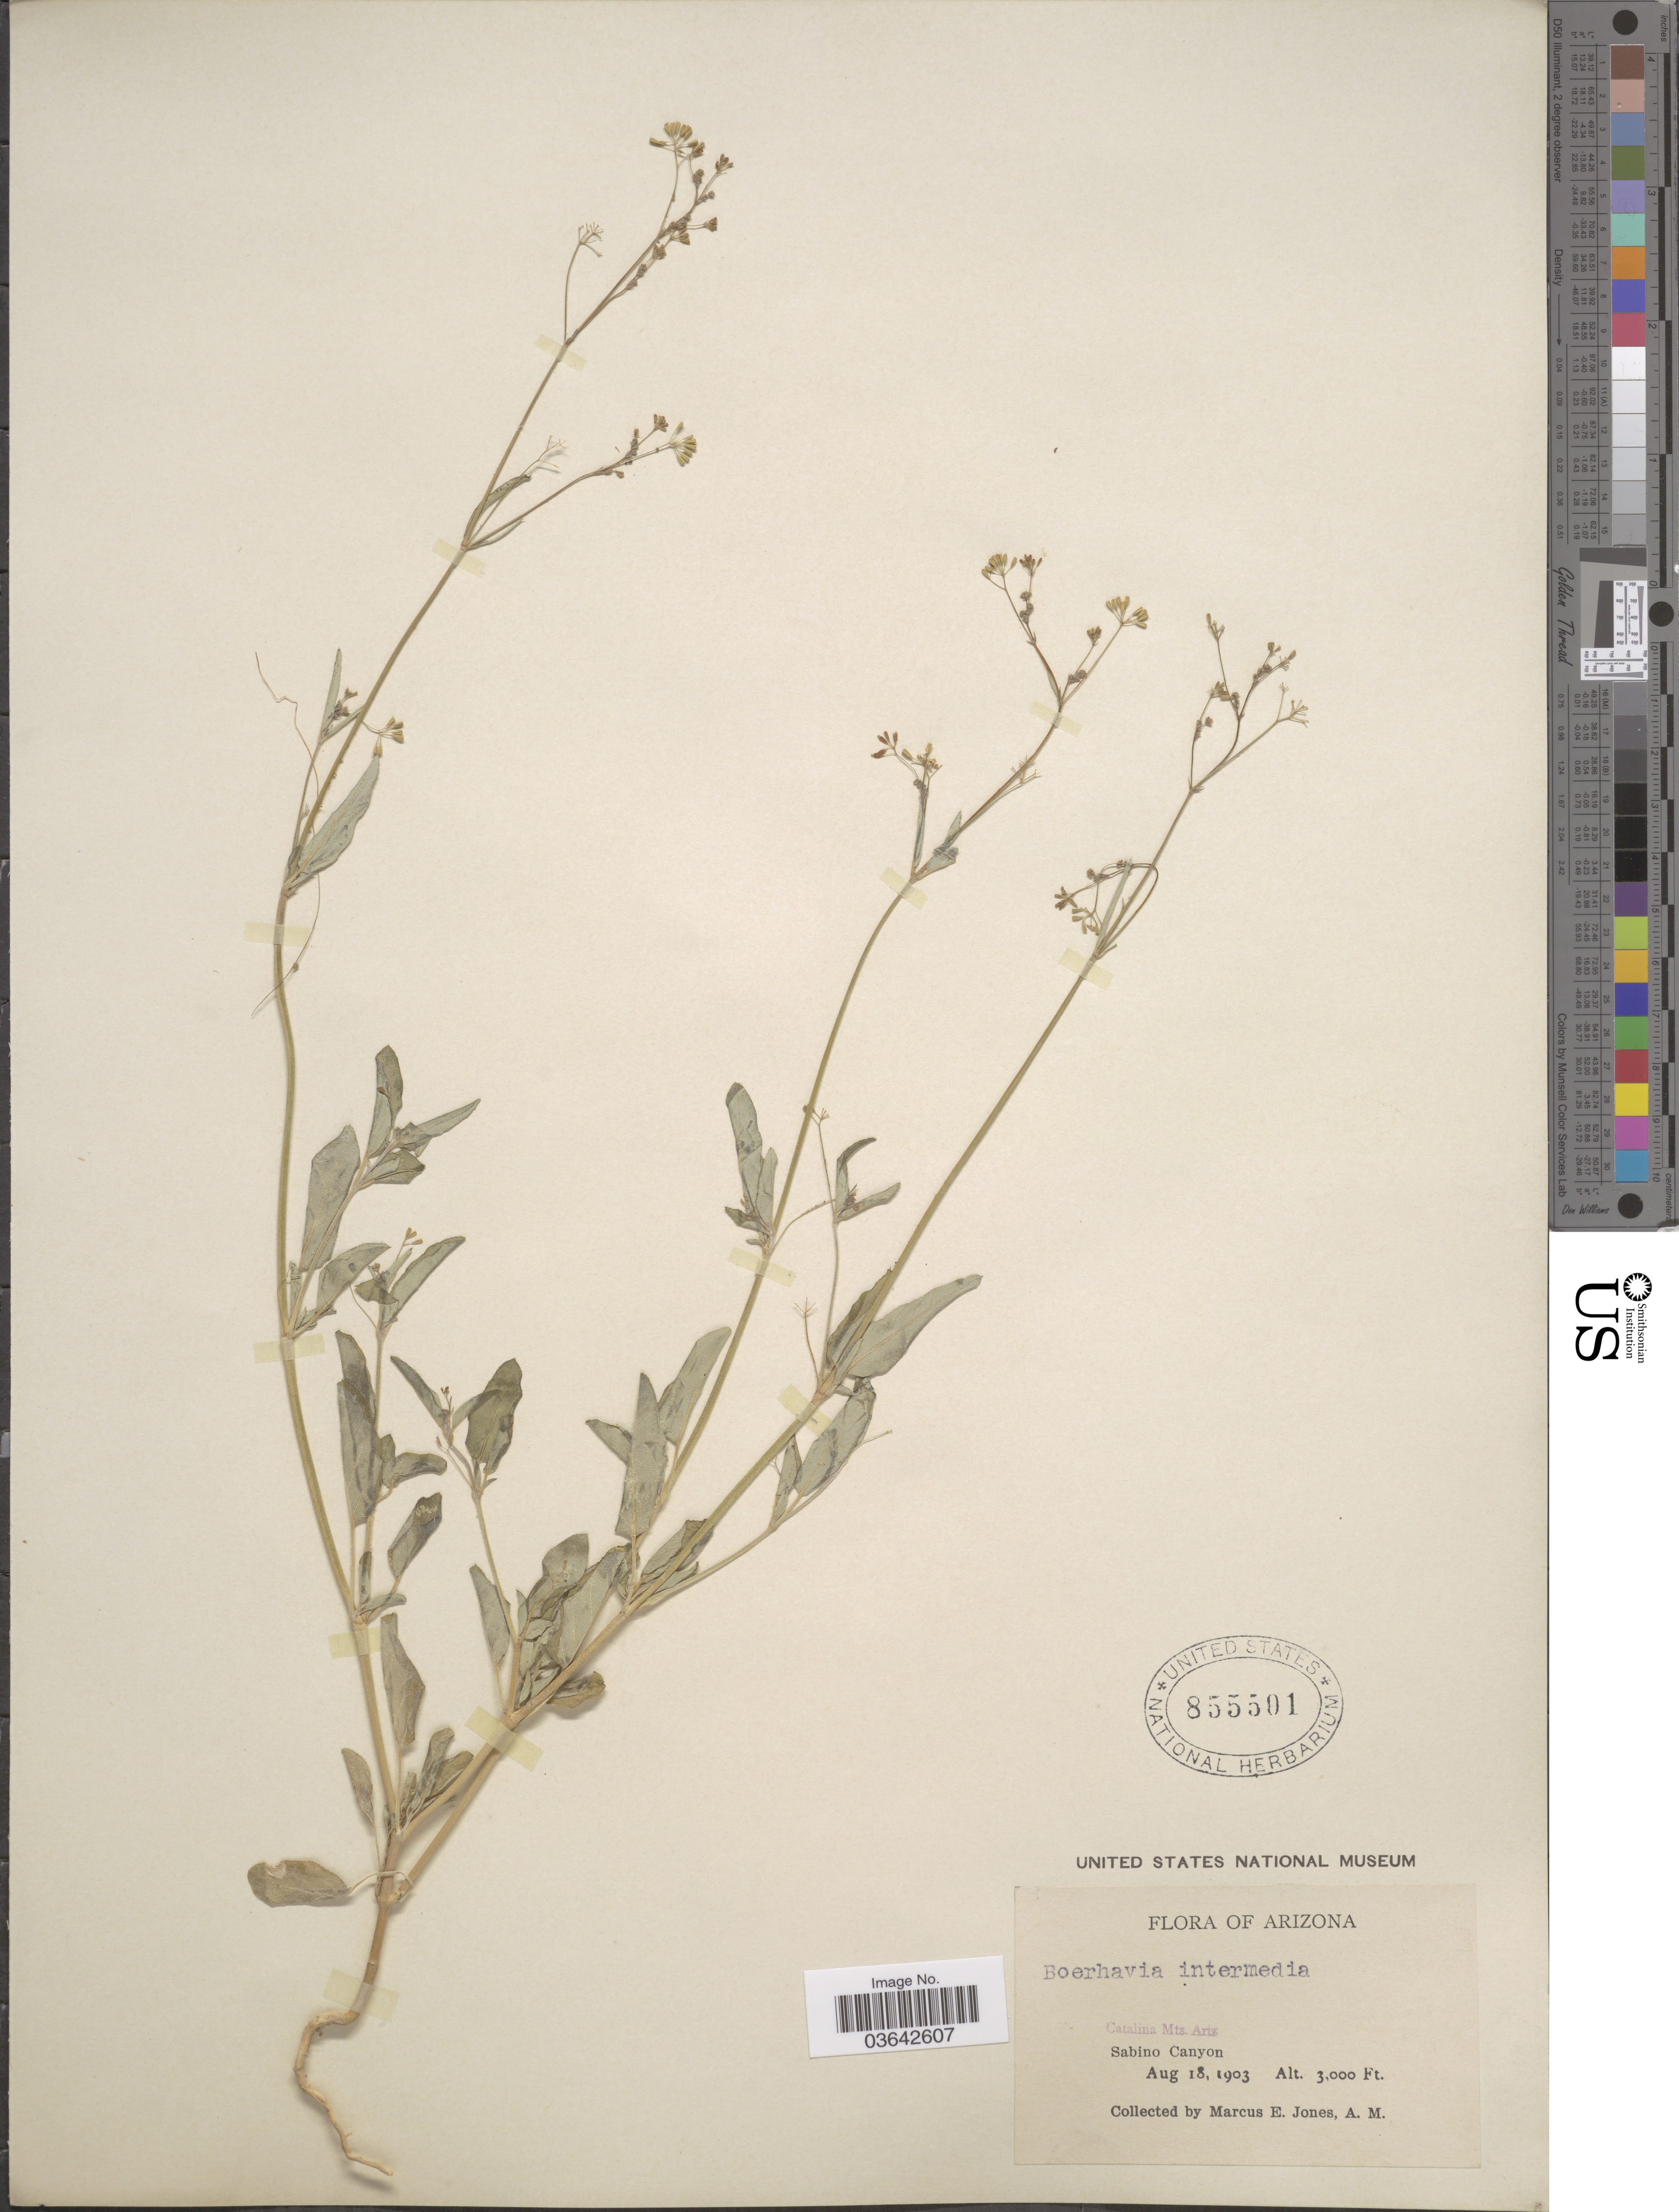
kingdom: Plantae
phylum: Tracheophyta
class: Magnoliopsida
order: Caryophyllales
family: Nyctaginaceae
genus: Boerhavia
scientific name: Boerhavia intermedia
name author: M.E. Jones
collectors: M. E. Jones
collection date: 1903-08-18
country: United States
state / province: Arizona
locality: Catalina Mts. Ariz. Sabino Canyon.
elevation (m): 914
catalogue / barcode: US 855501